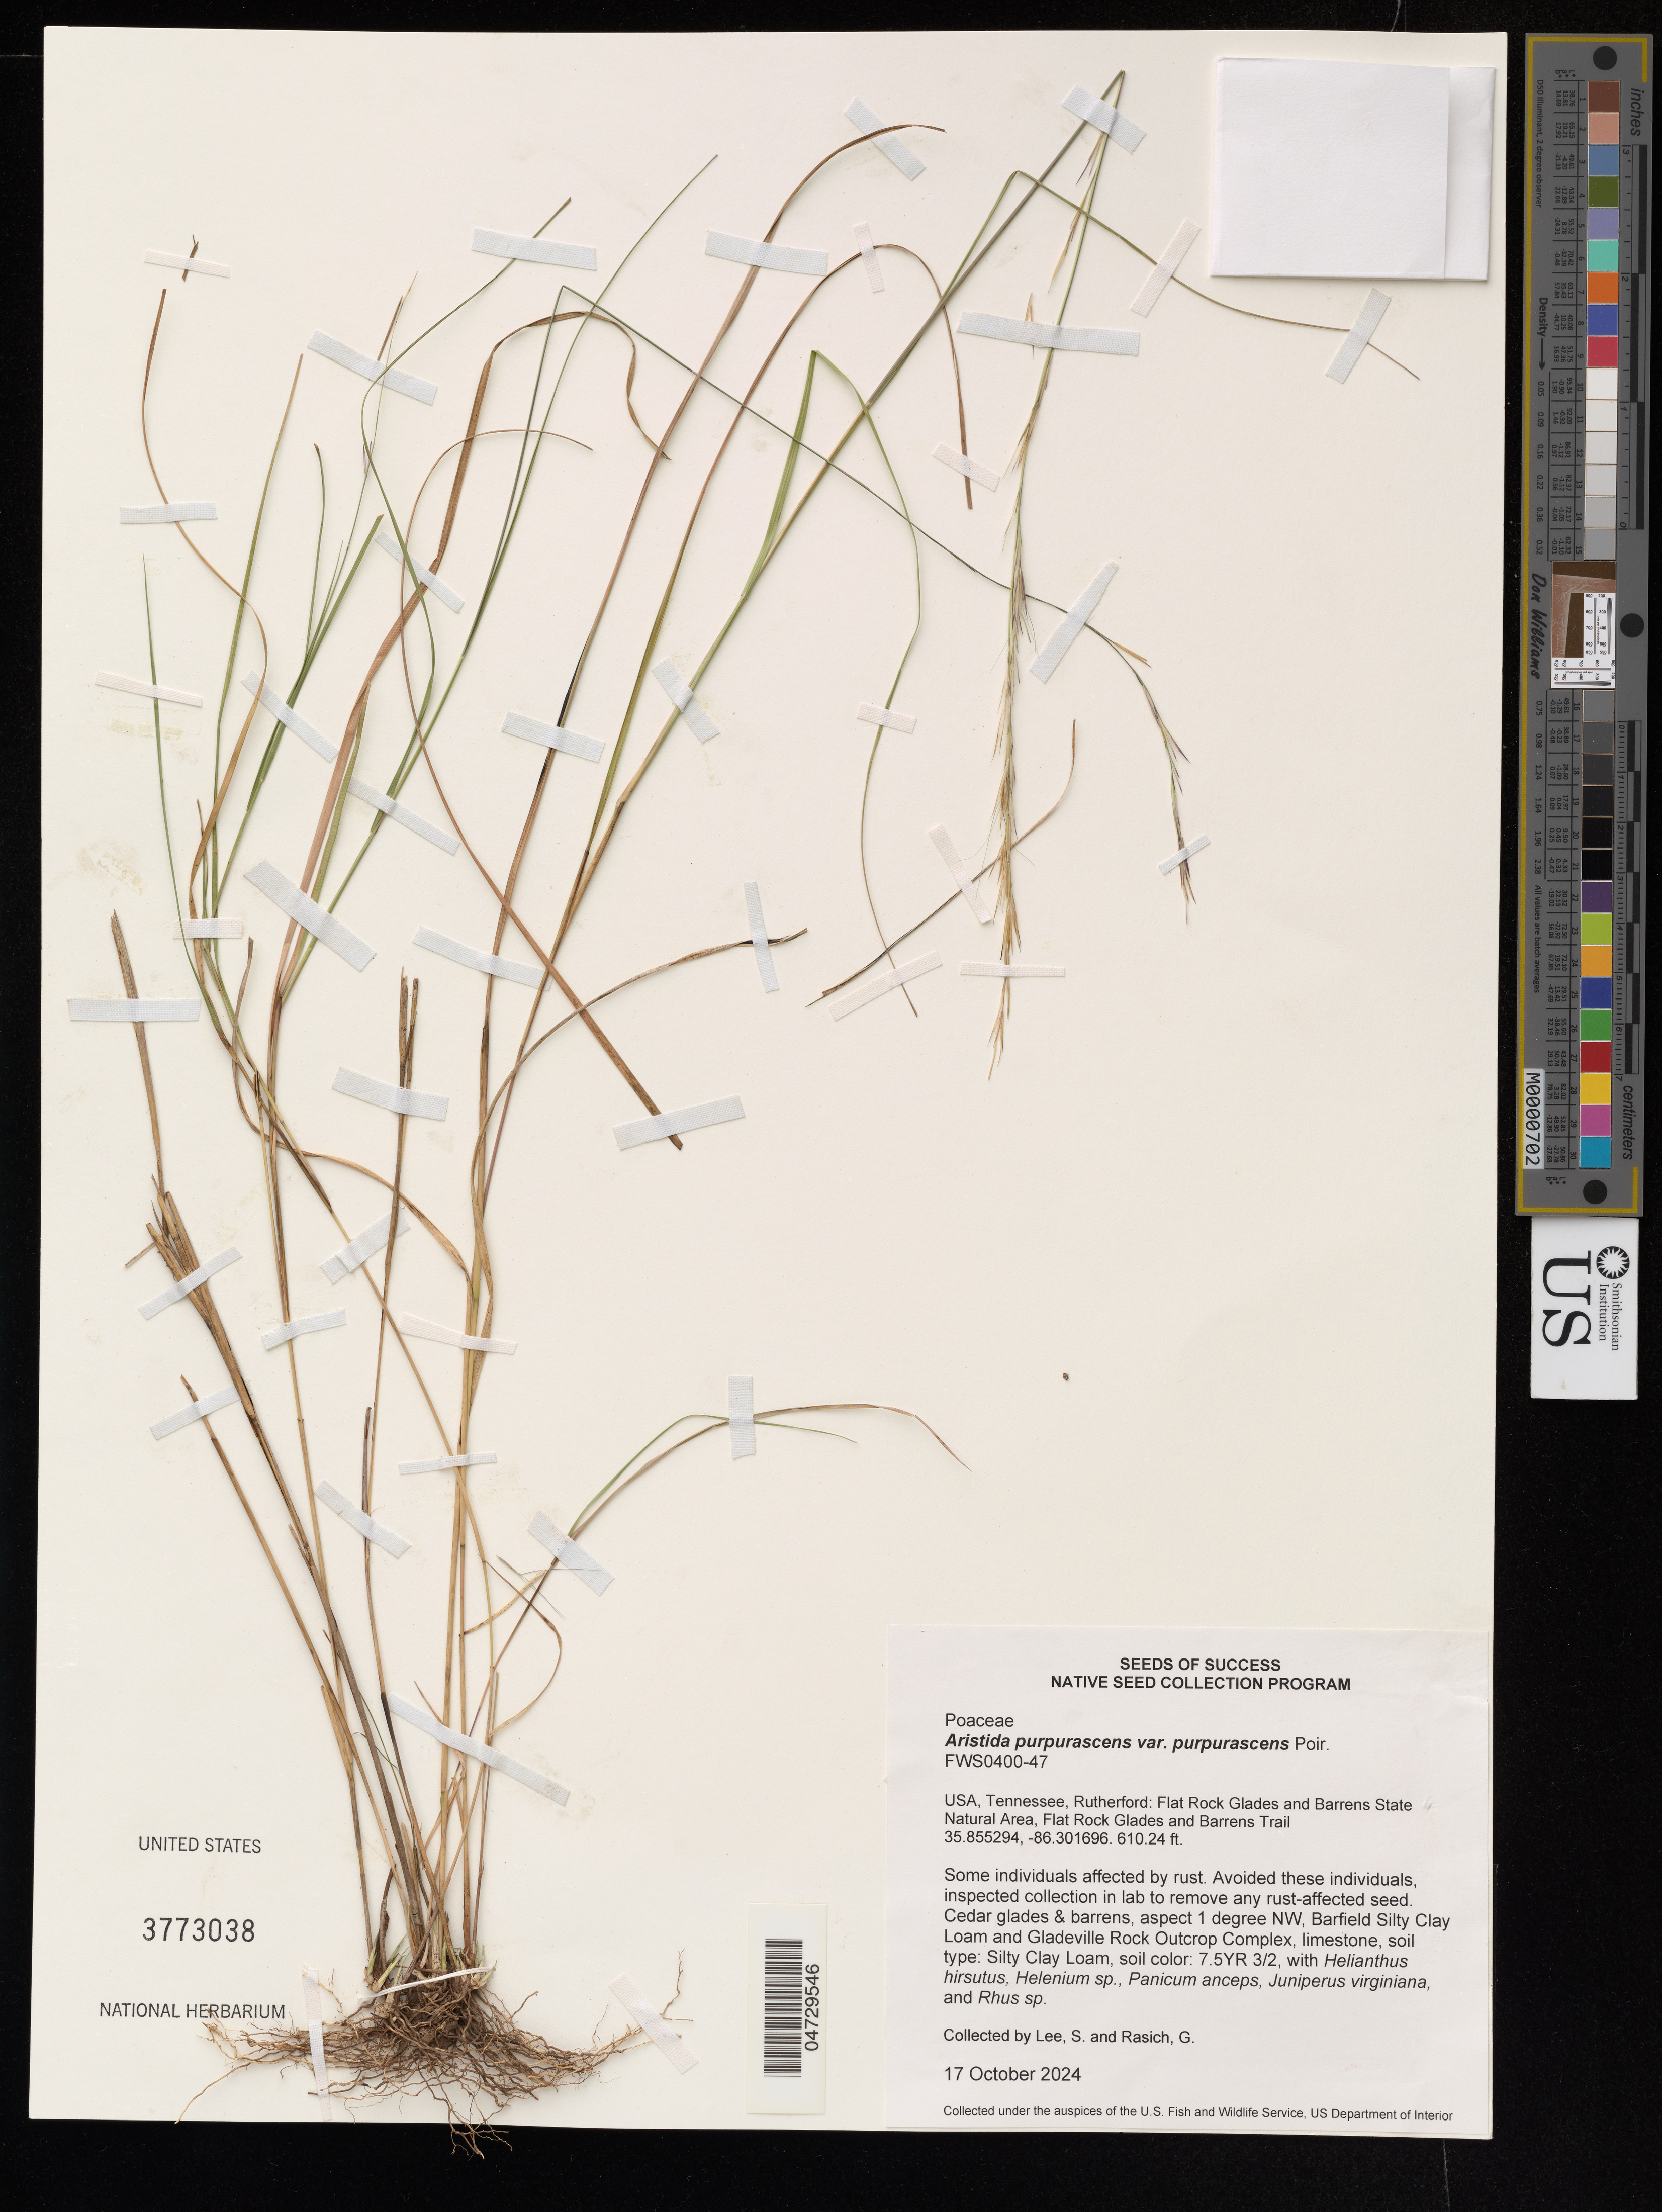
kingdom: Plantae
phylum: Tracheophyta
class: Liliopsida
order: Poales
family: Poaceae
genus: Aristida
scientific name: Aristida purpurascens var. purpurescens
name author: Poir.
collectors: S. Lee & G. Rasich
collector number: FWS0400-47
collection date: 2024-10-17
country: United States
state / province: Tennessee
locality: Rutherford: Flat Rock Glades and Barrens State Natural Area, Flat Rock Glades and Barrens Trail.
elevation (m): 186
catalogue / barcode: US 3773038